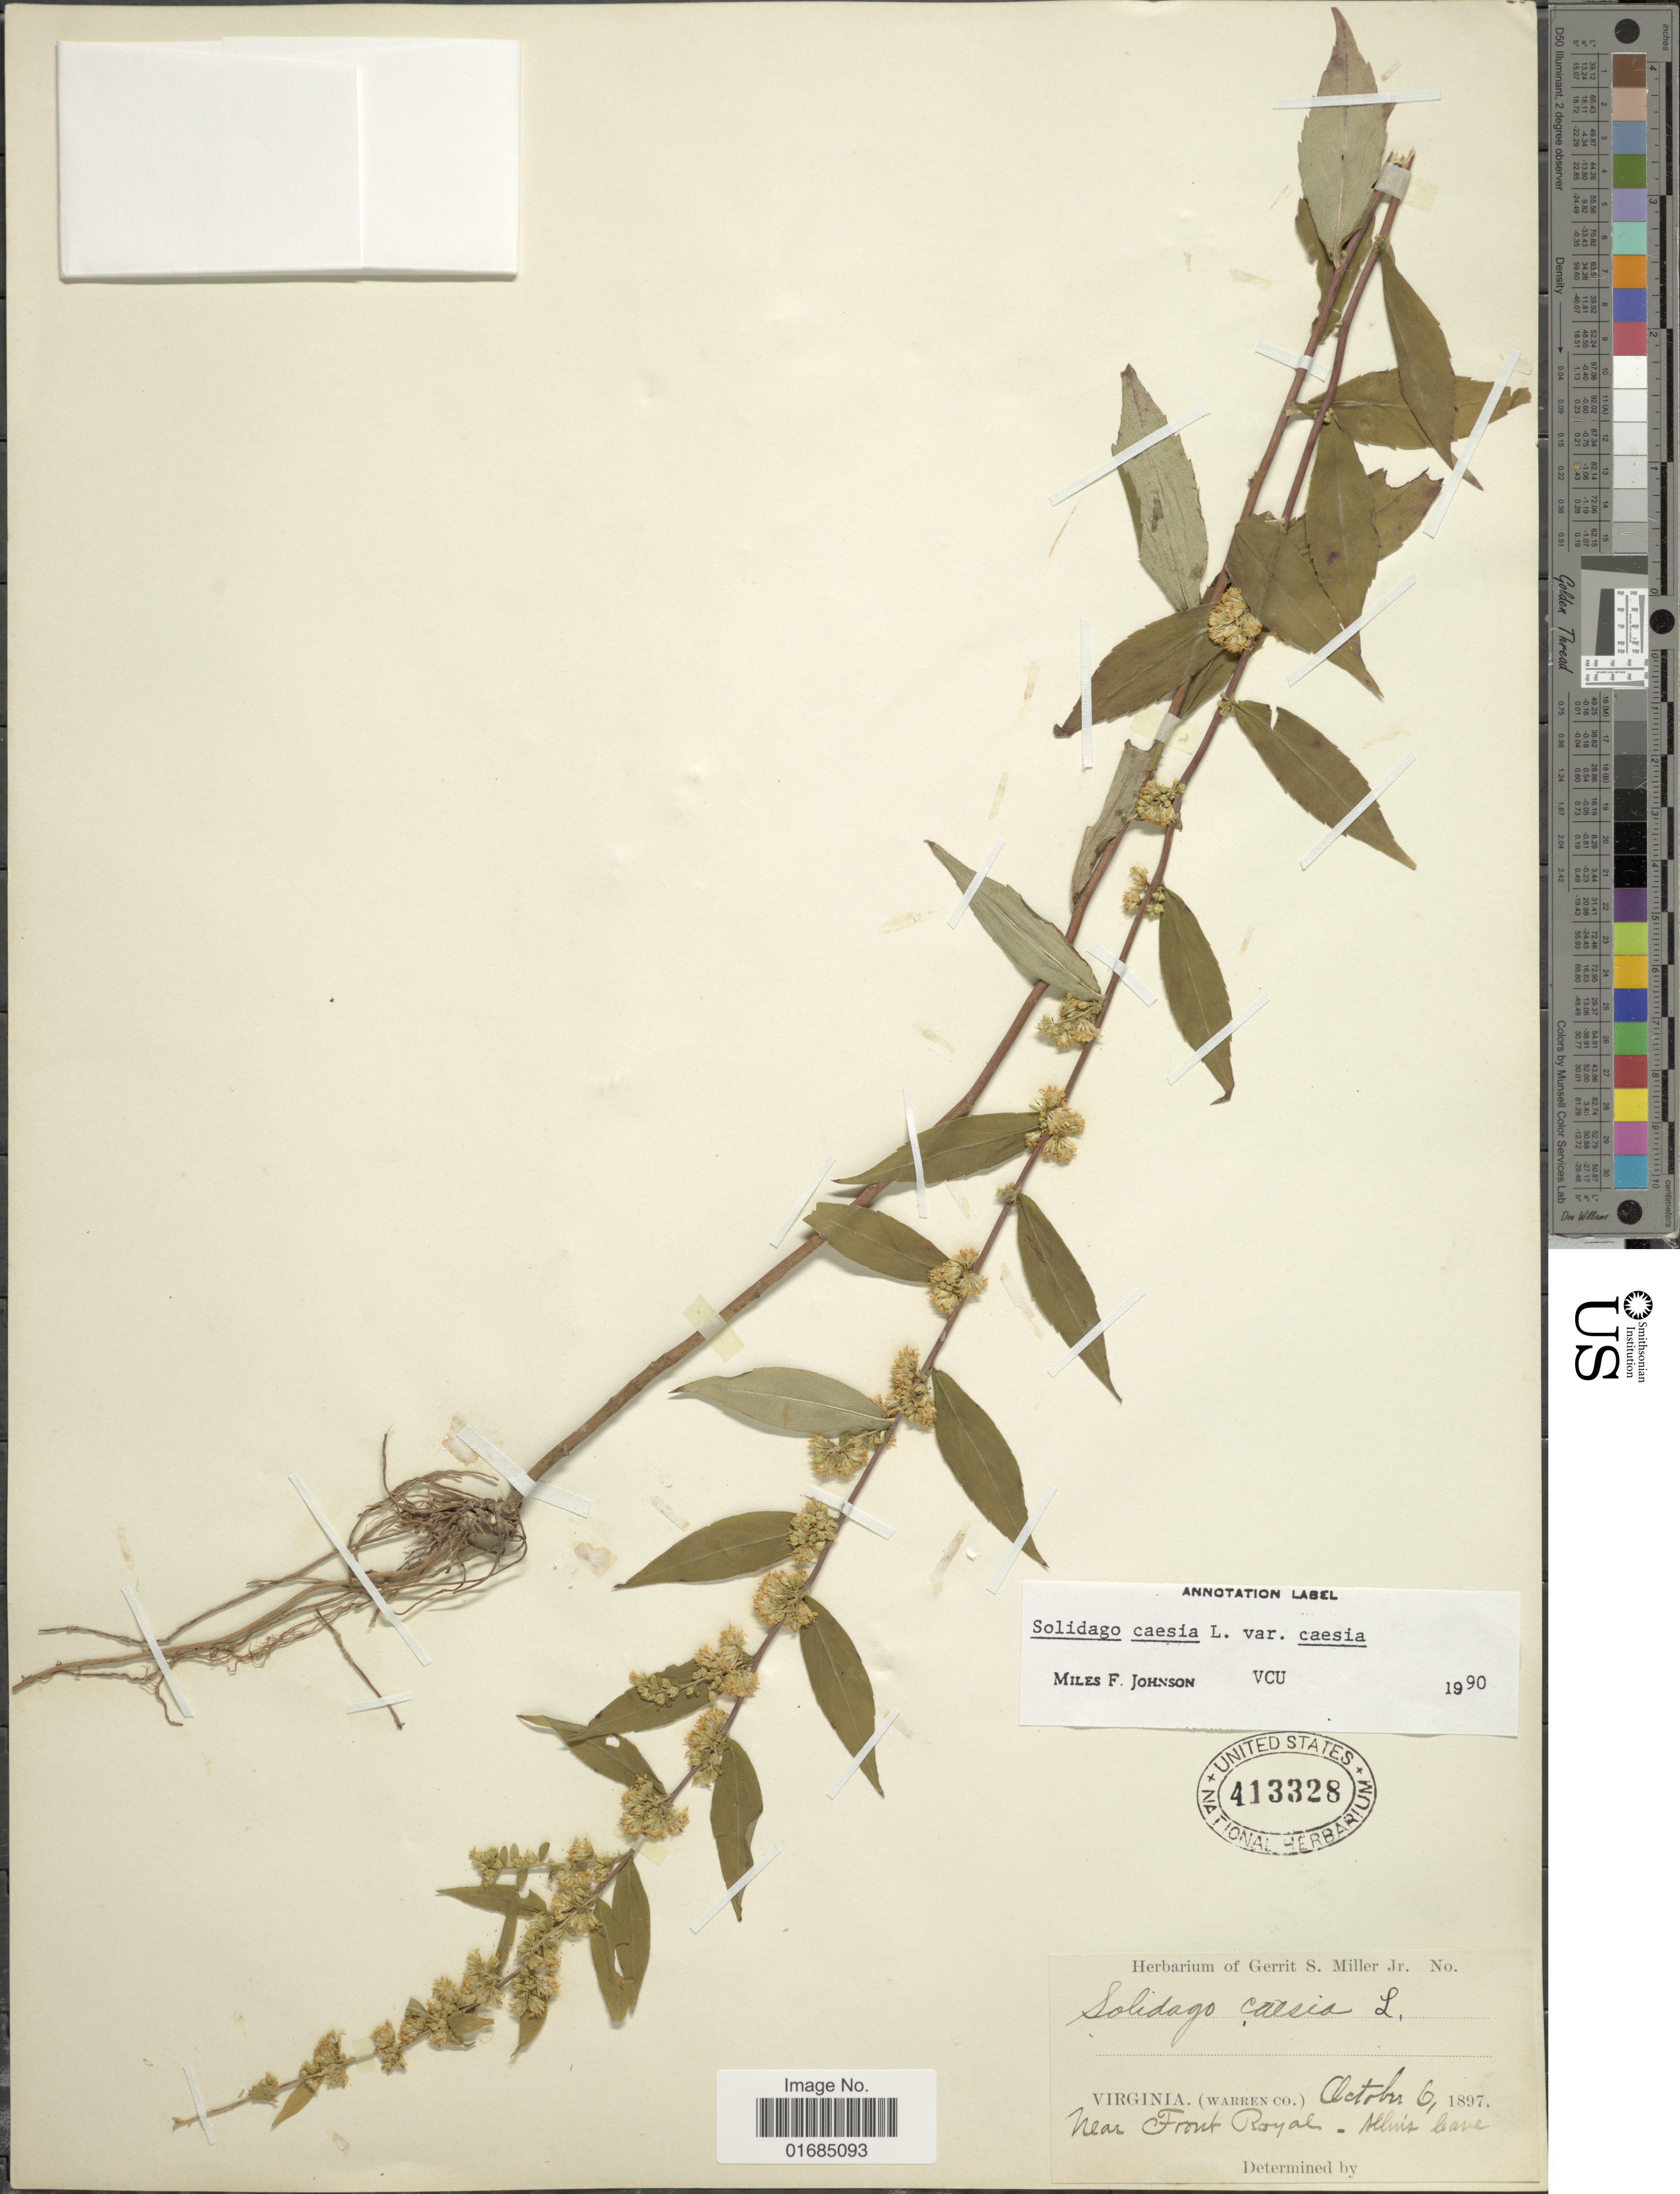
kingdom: Plantae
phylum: Tracheophyta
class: Magnoliopsida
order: Asterales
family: Asteraceae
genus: Solidago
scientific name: Solidago caesia var. caesia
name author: L.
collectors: ex herb. Gerrit S. Miller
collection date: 1897-10-06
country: United States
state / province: Virginia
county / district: Warren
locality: Virginia (Warren Co.) Near Front Royal - Illnis Cave.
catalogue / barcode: US 413328